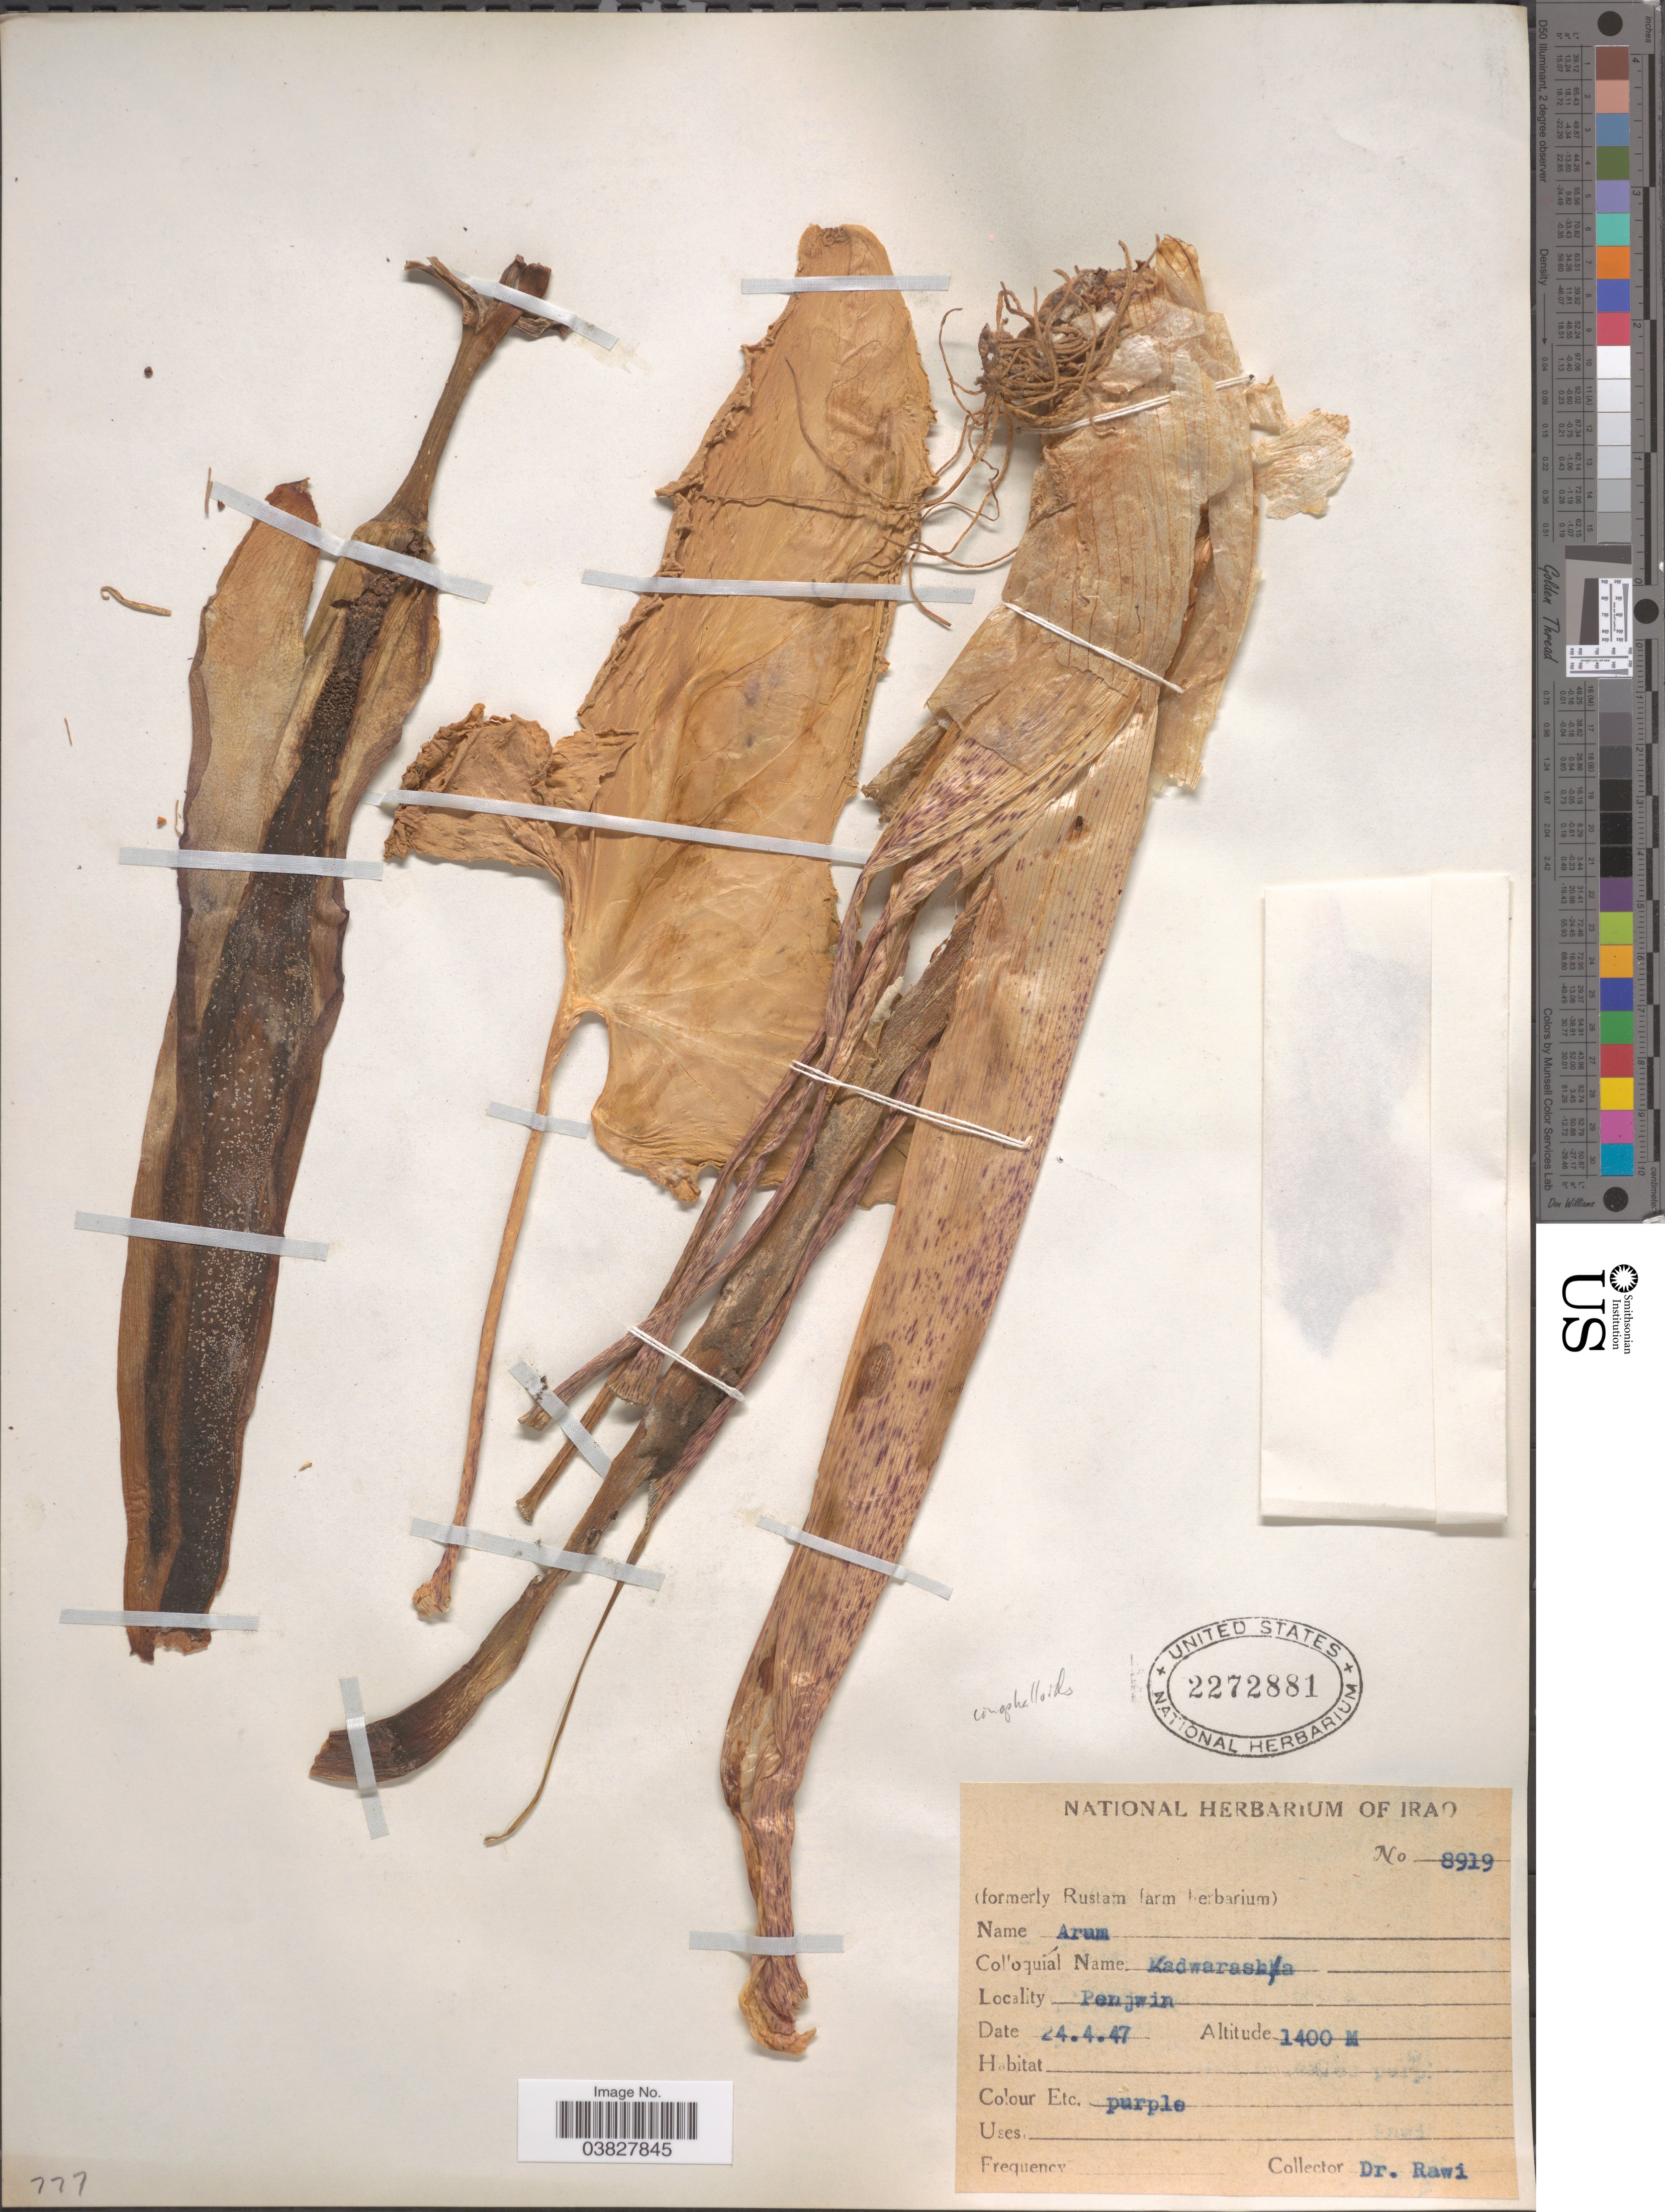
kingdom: Plantae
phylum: Tracheophyta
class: Liliopsida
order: Alismatales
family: Araceae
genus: Arum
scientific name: Arum conophalloides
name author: Kotschy & Schott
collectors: -. Rawi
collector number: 8919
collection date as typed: Transcribed d/m/y: 24/4/47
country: Iraq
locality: Penjwin.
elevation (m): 1400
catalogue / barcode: US 2272881